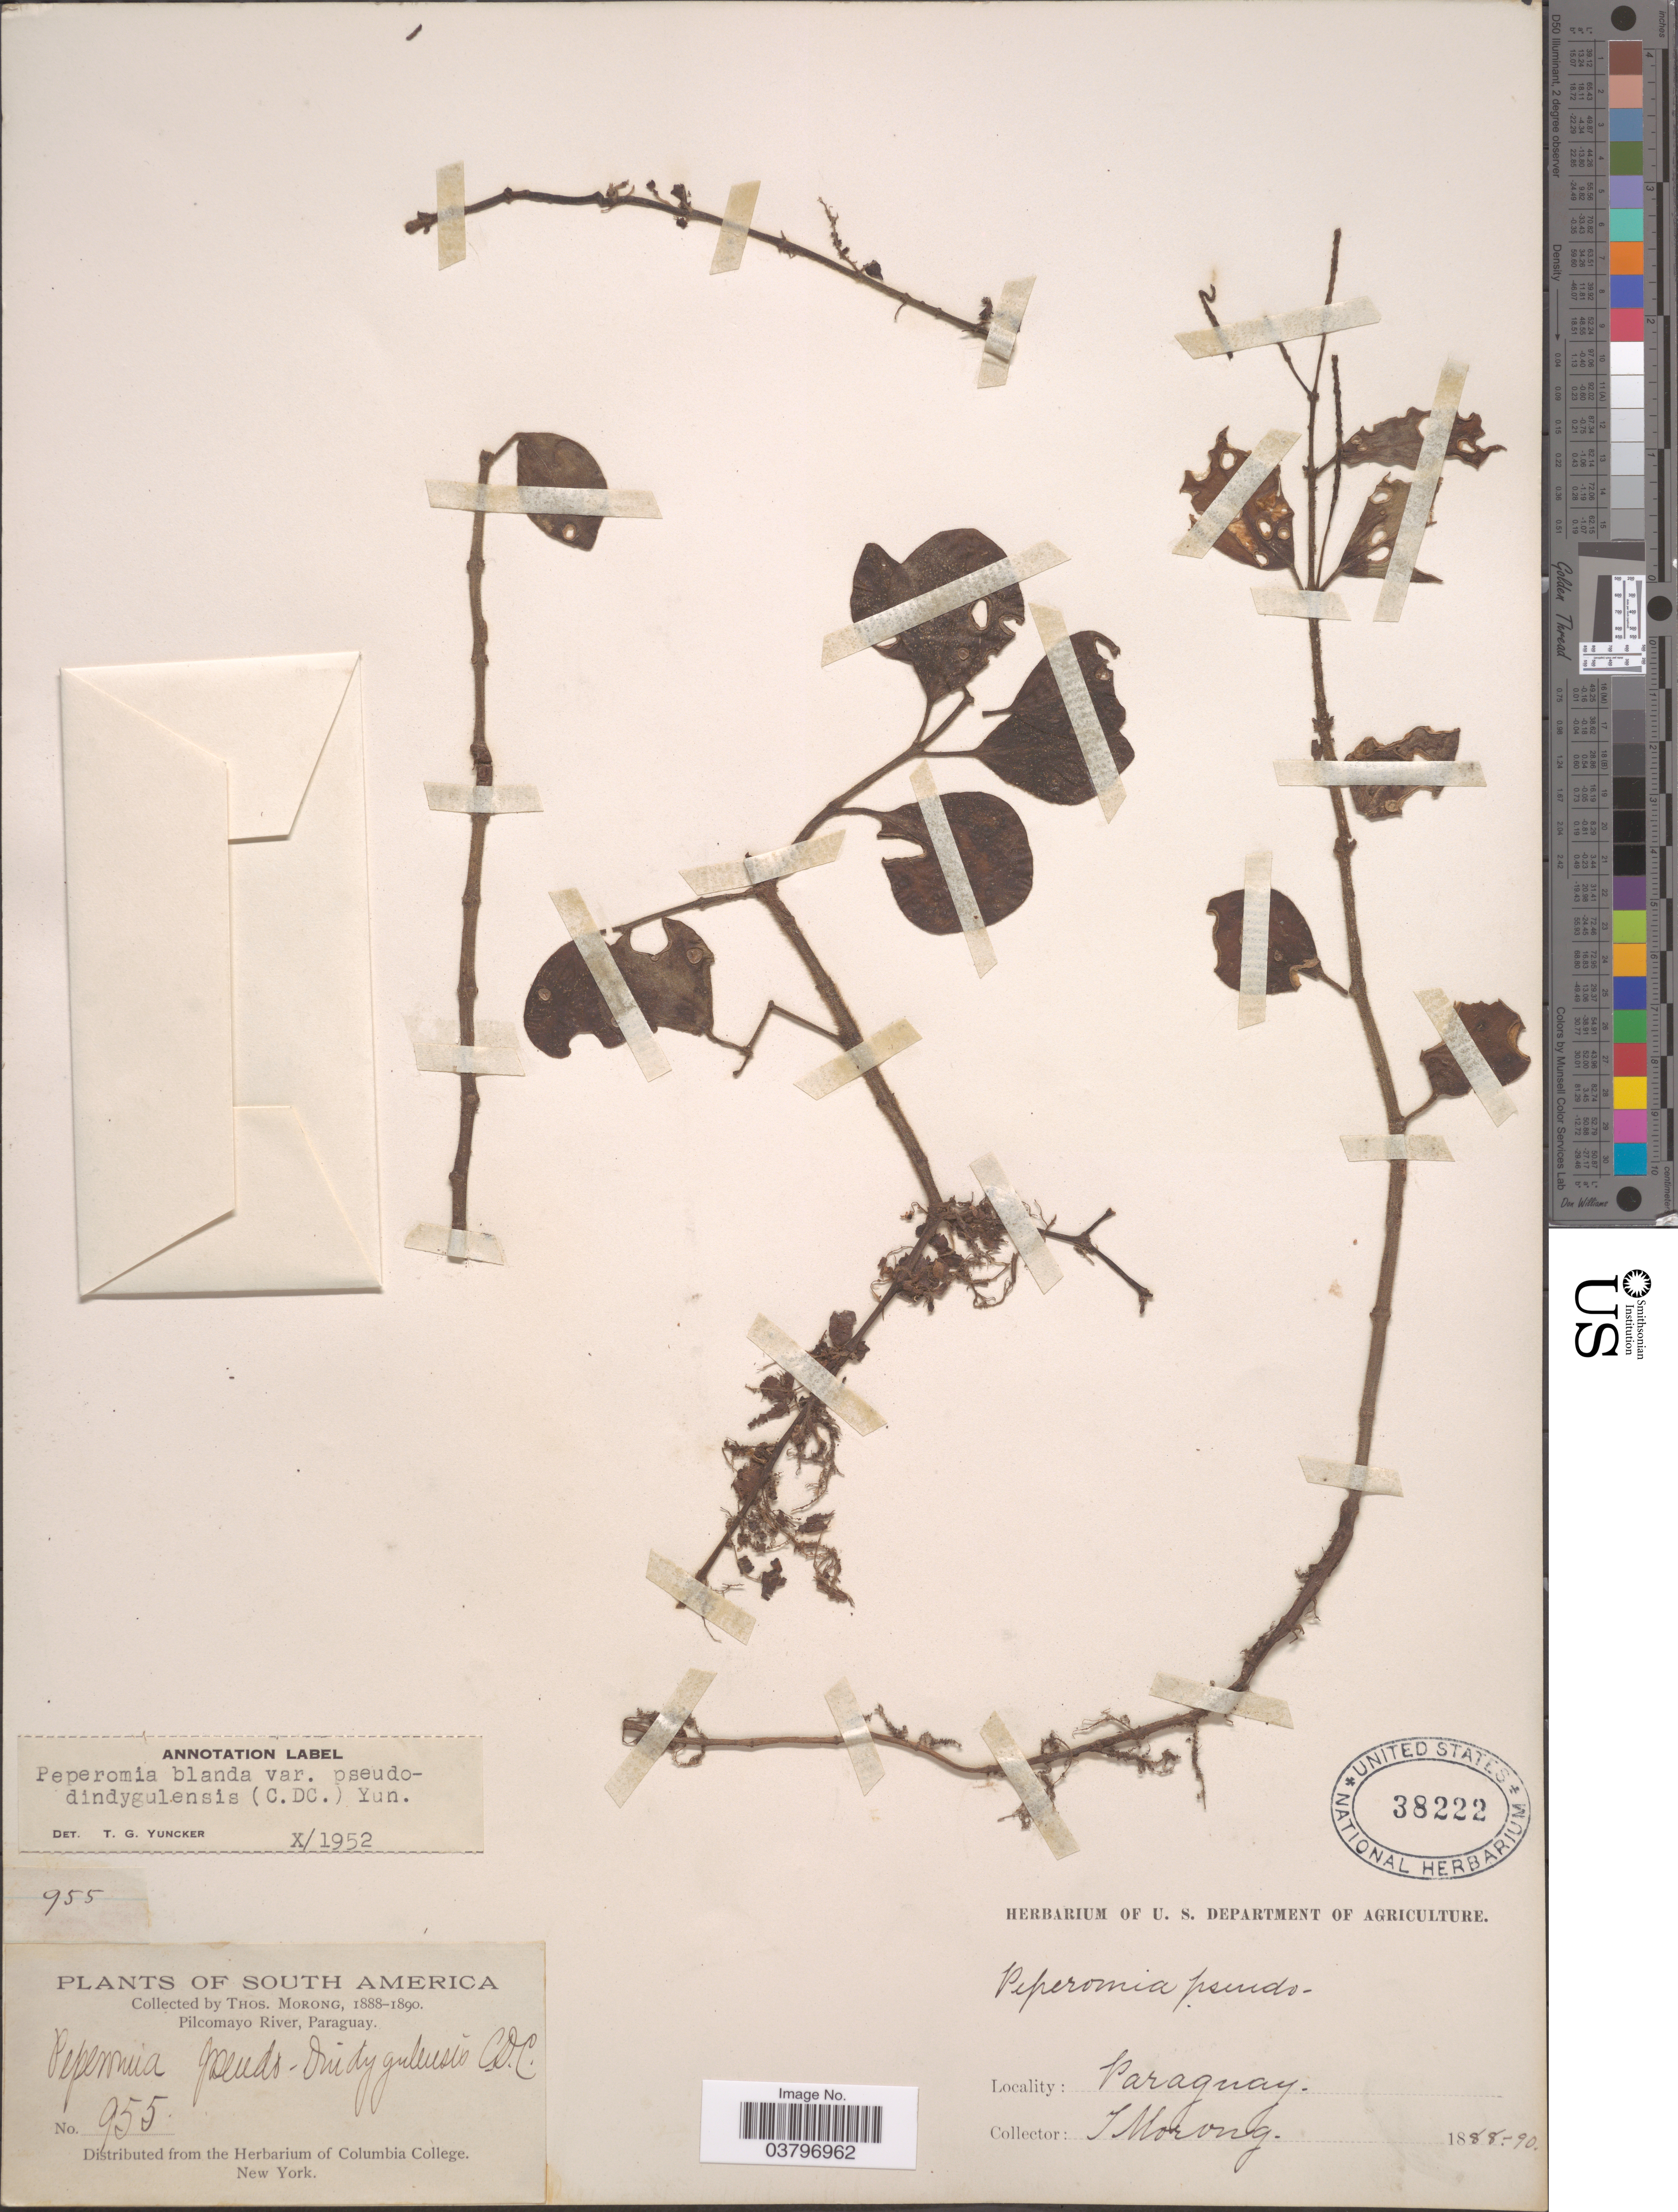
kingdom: Plantae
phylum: Tracheophyta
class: Magnoliopsida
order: Piperales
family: Piperaceae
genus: Peperomia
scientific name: Peperomia blanda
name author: (Jacq.) Kunth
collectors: ex herb. T. Morong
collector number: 955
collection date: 1888/1890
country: Paraguay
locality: Pilcomayo River.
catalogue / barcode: US 38222